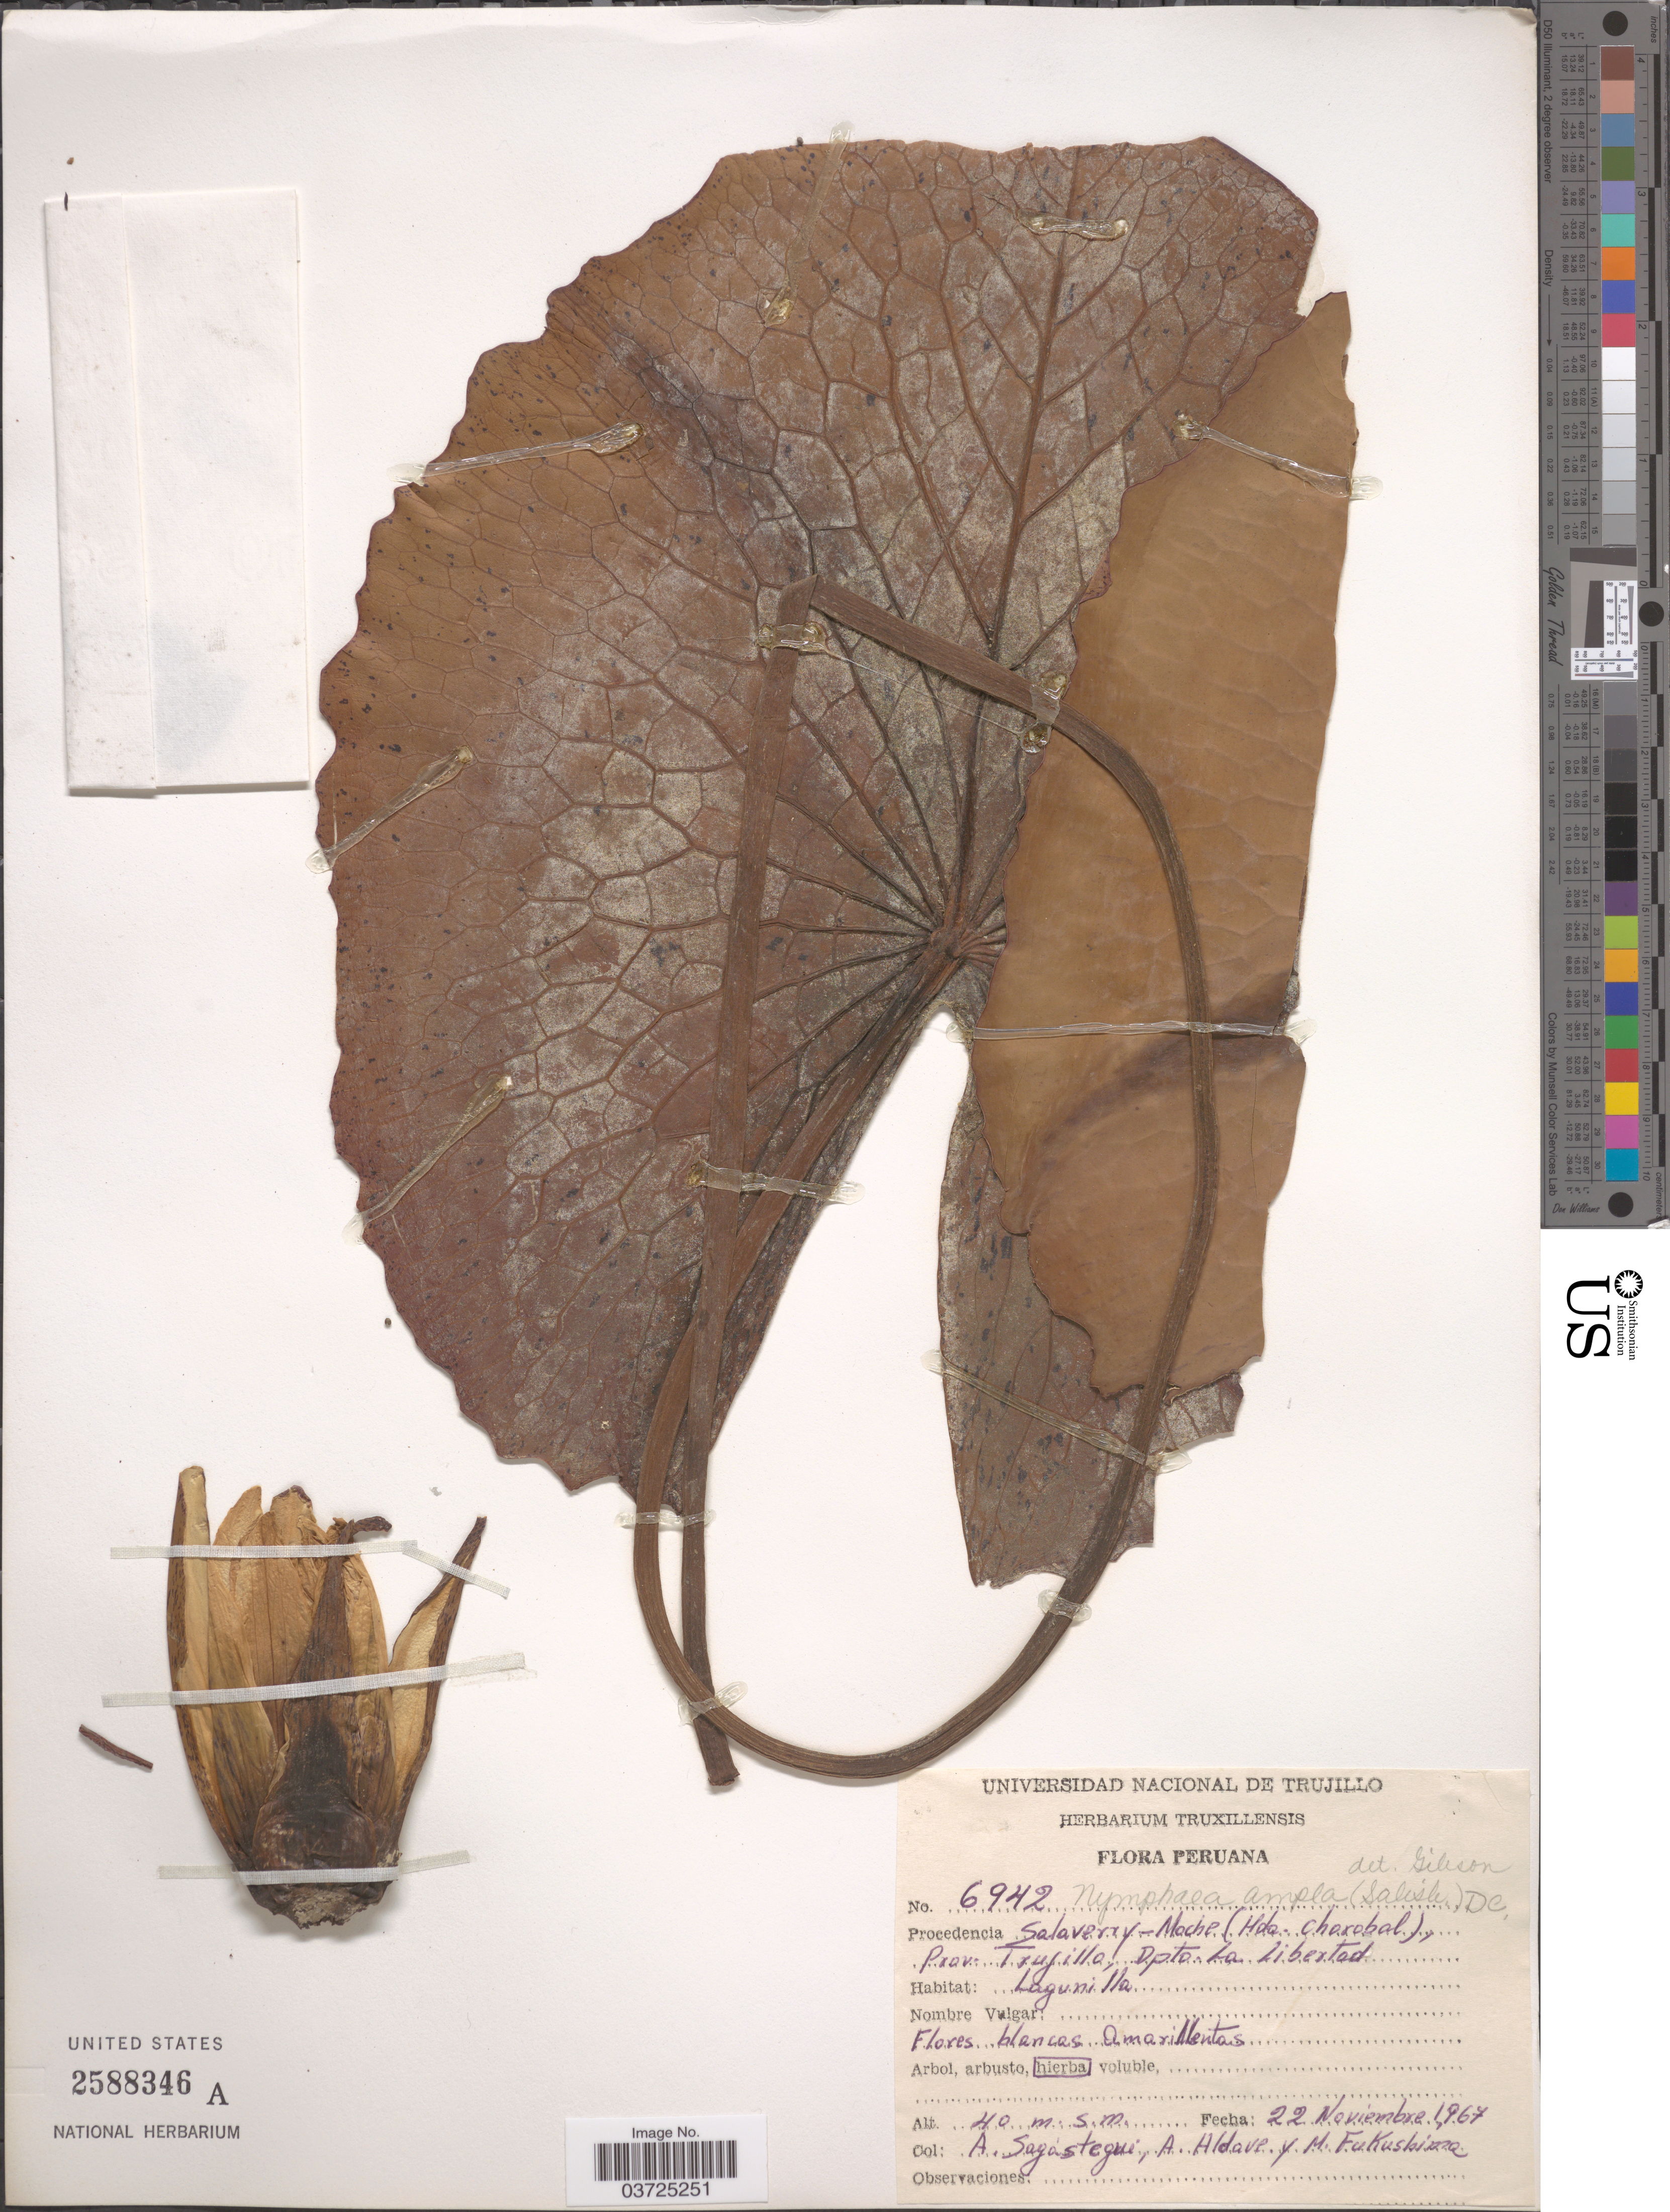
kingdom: Plantae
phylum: Tracheophyta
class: Magnoliopsida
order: Nymphaeales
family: Nymphaeaceae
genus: Nymphaea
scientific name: Nymphaea ampla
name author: (Salisb.) DC.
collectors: A. Sagástequi, A. Aldave & M. Fukushima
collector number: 6942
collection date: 1967-11-22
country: Peru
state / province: La Libertad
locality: Salaverry-Moche(Hda. Chorobal), Prov. Trujillo, Dpto. La Libertad.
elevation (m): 40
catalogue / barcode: US 2588346A